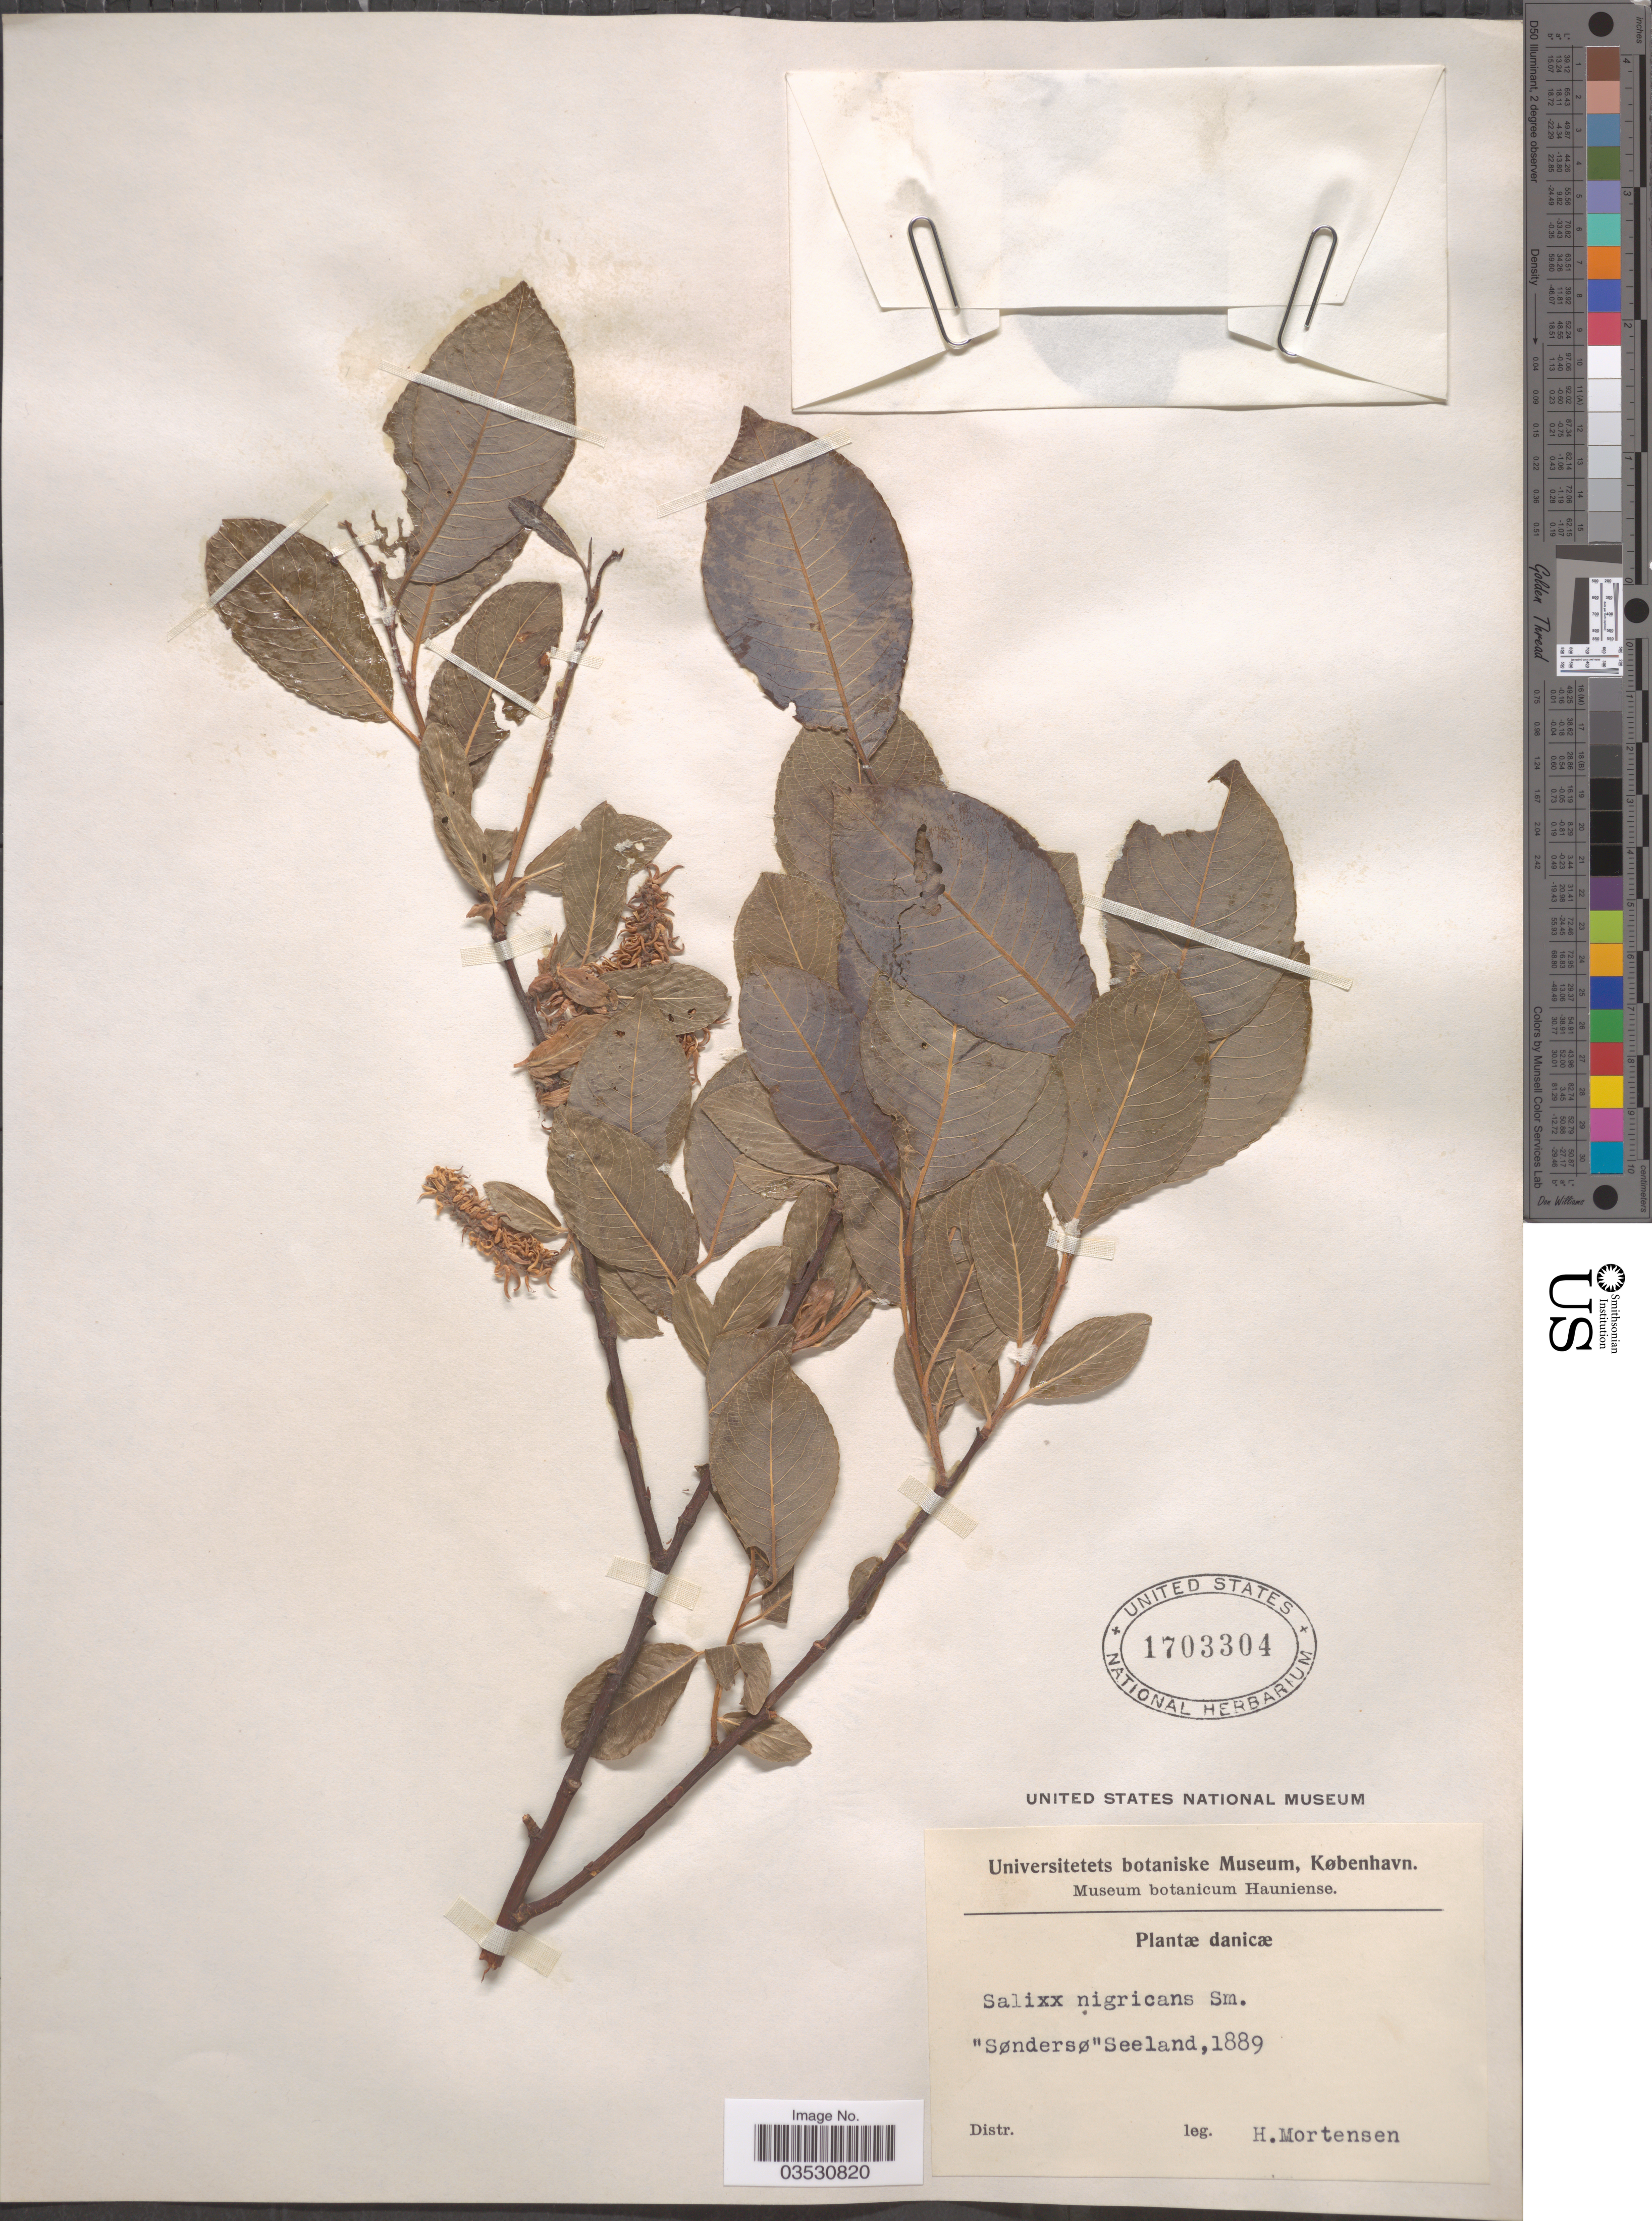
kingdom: Plantae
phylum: Tracheophyta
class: Magnoliopsida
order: Malpighiales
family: Salicaceae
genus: Salix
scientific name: Salix nigricans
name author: Sm.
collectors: H. Mortensen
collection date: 1889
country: Denmark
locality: Søndersø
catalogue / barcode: US 1703304